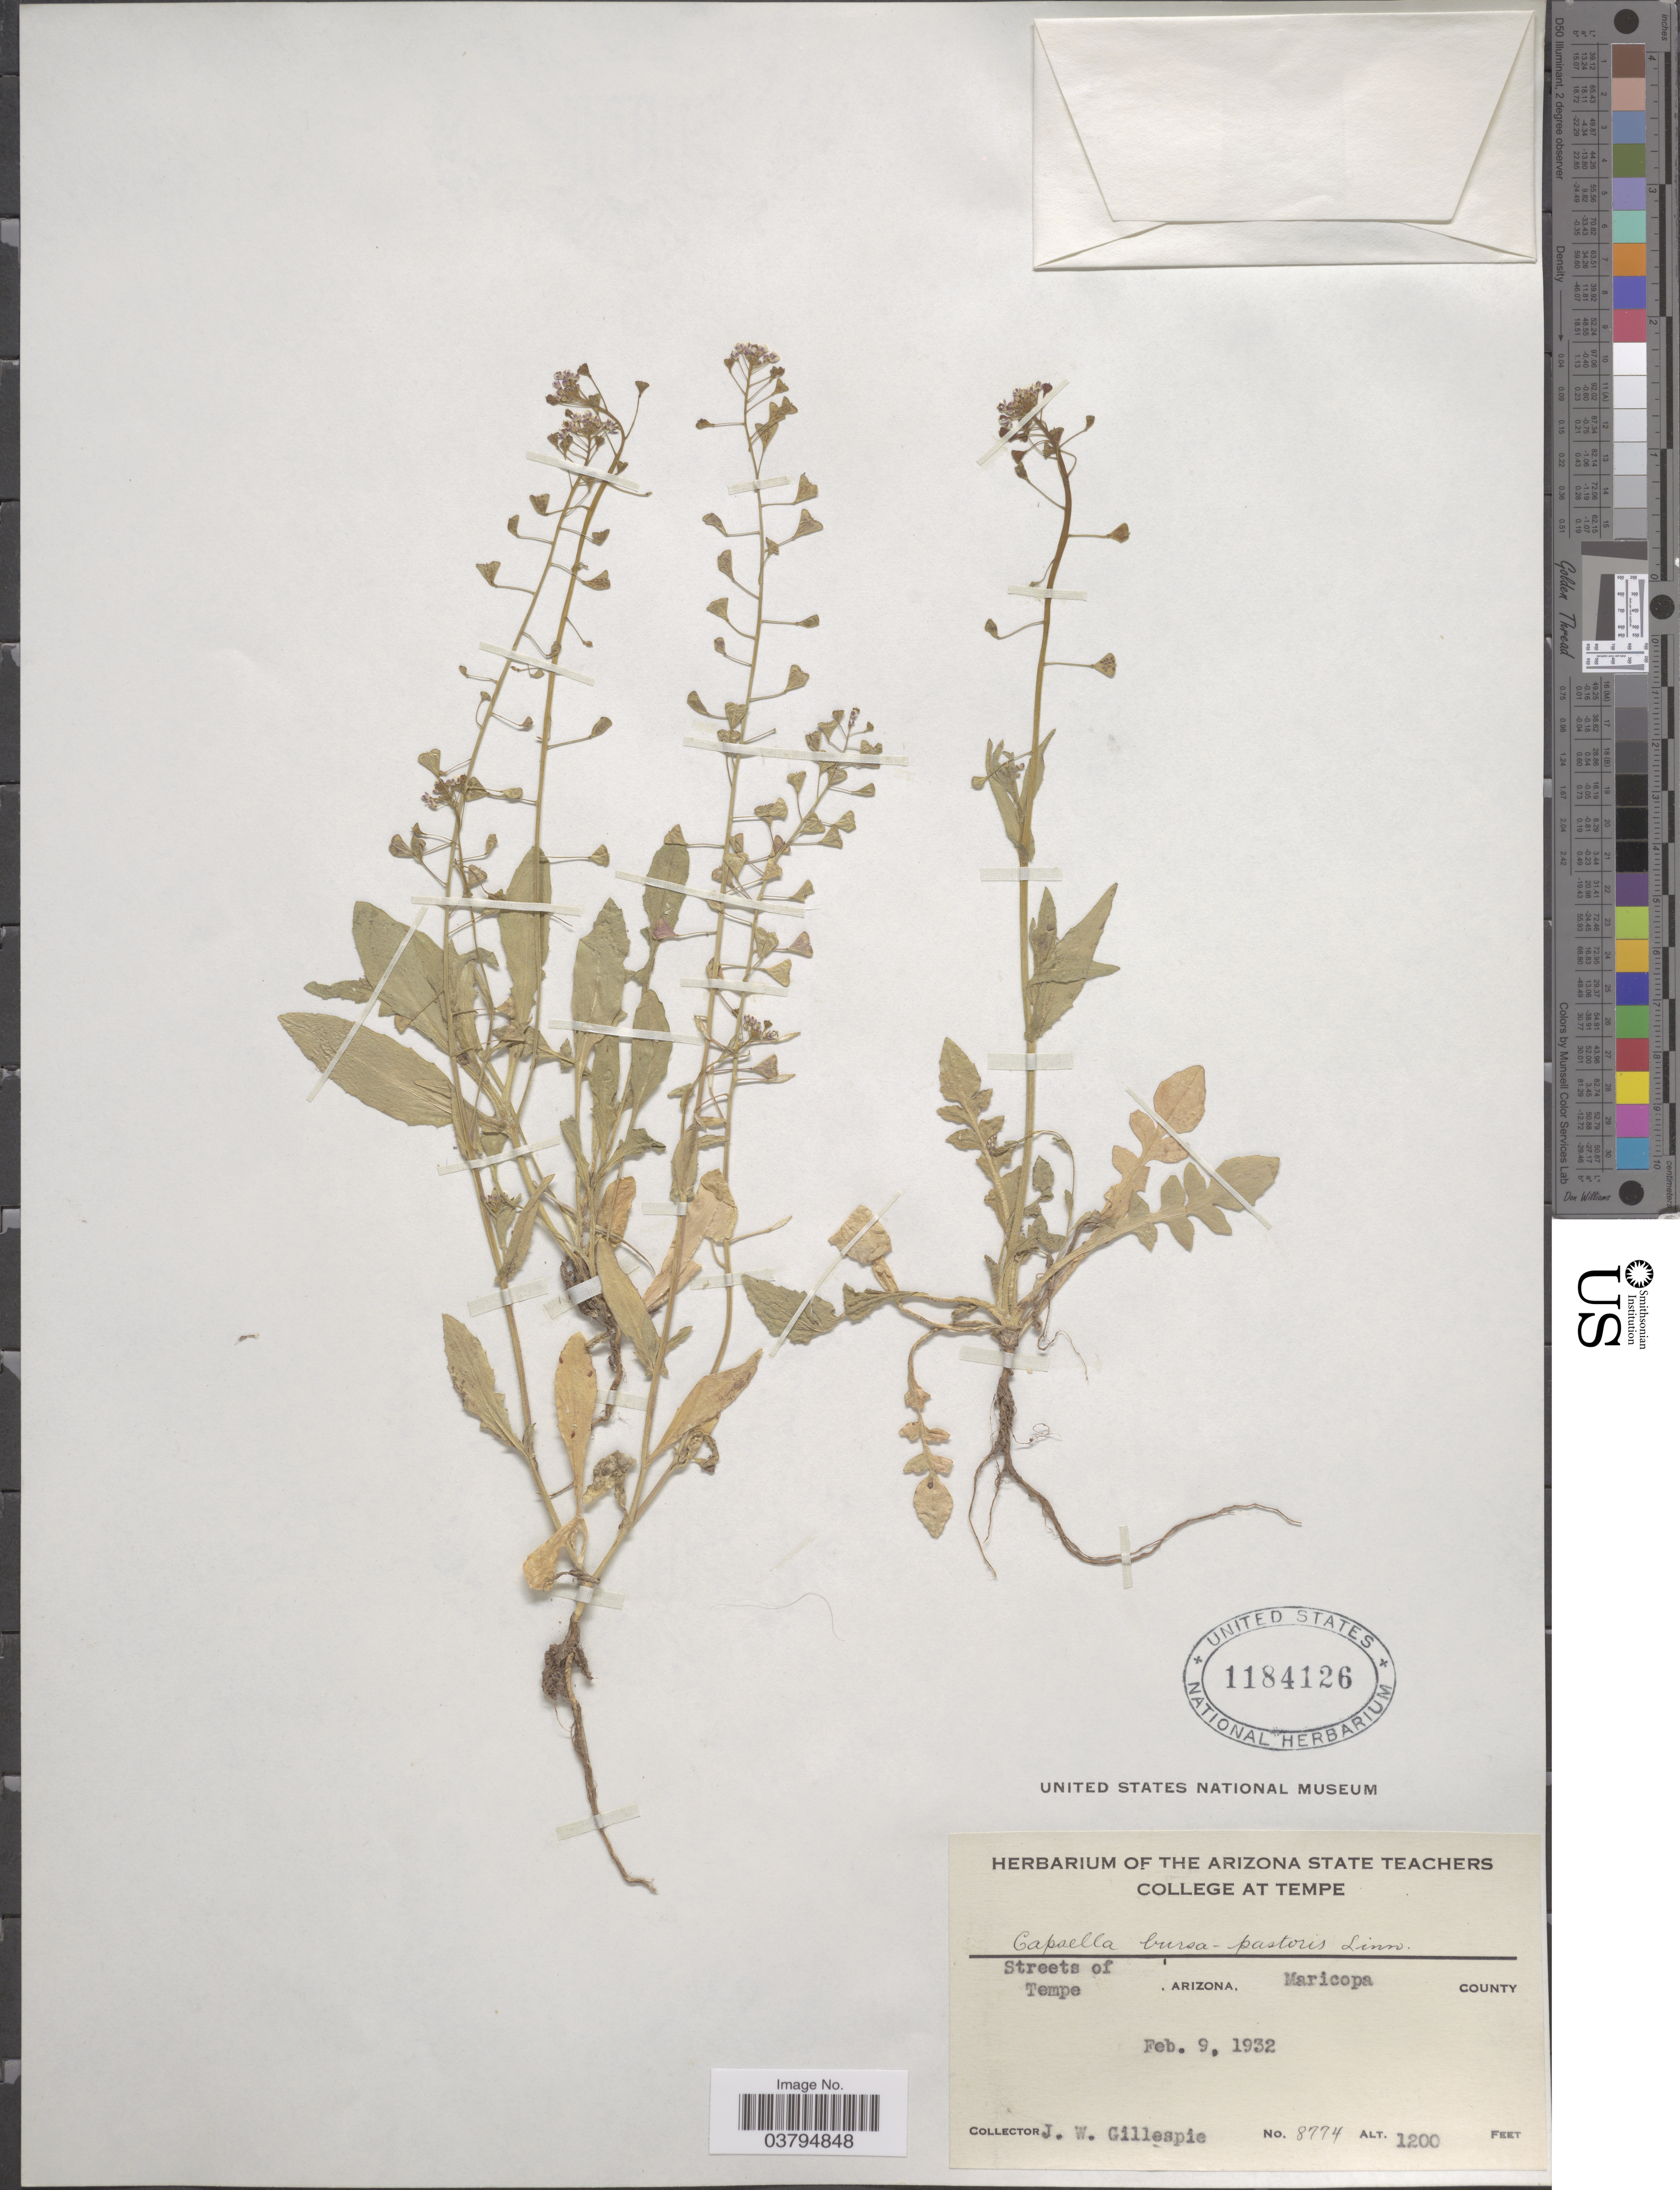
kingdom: Plantae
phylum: Tracheophyta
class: Magnoliopsida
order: Brassicales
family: Brassicaceae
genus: Capsella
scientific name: Capsella bursa-pastoris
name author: (L.) Medik.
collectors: J. W. Gillespie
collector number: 8774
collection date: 1932-02-09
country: United States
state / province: Arizona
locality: Streets of Tempe. Maricopa County.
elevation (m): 366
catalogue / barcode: US 1184126